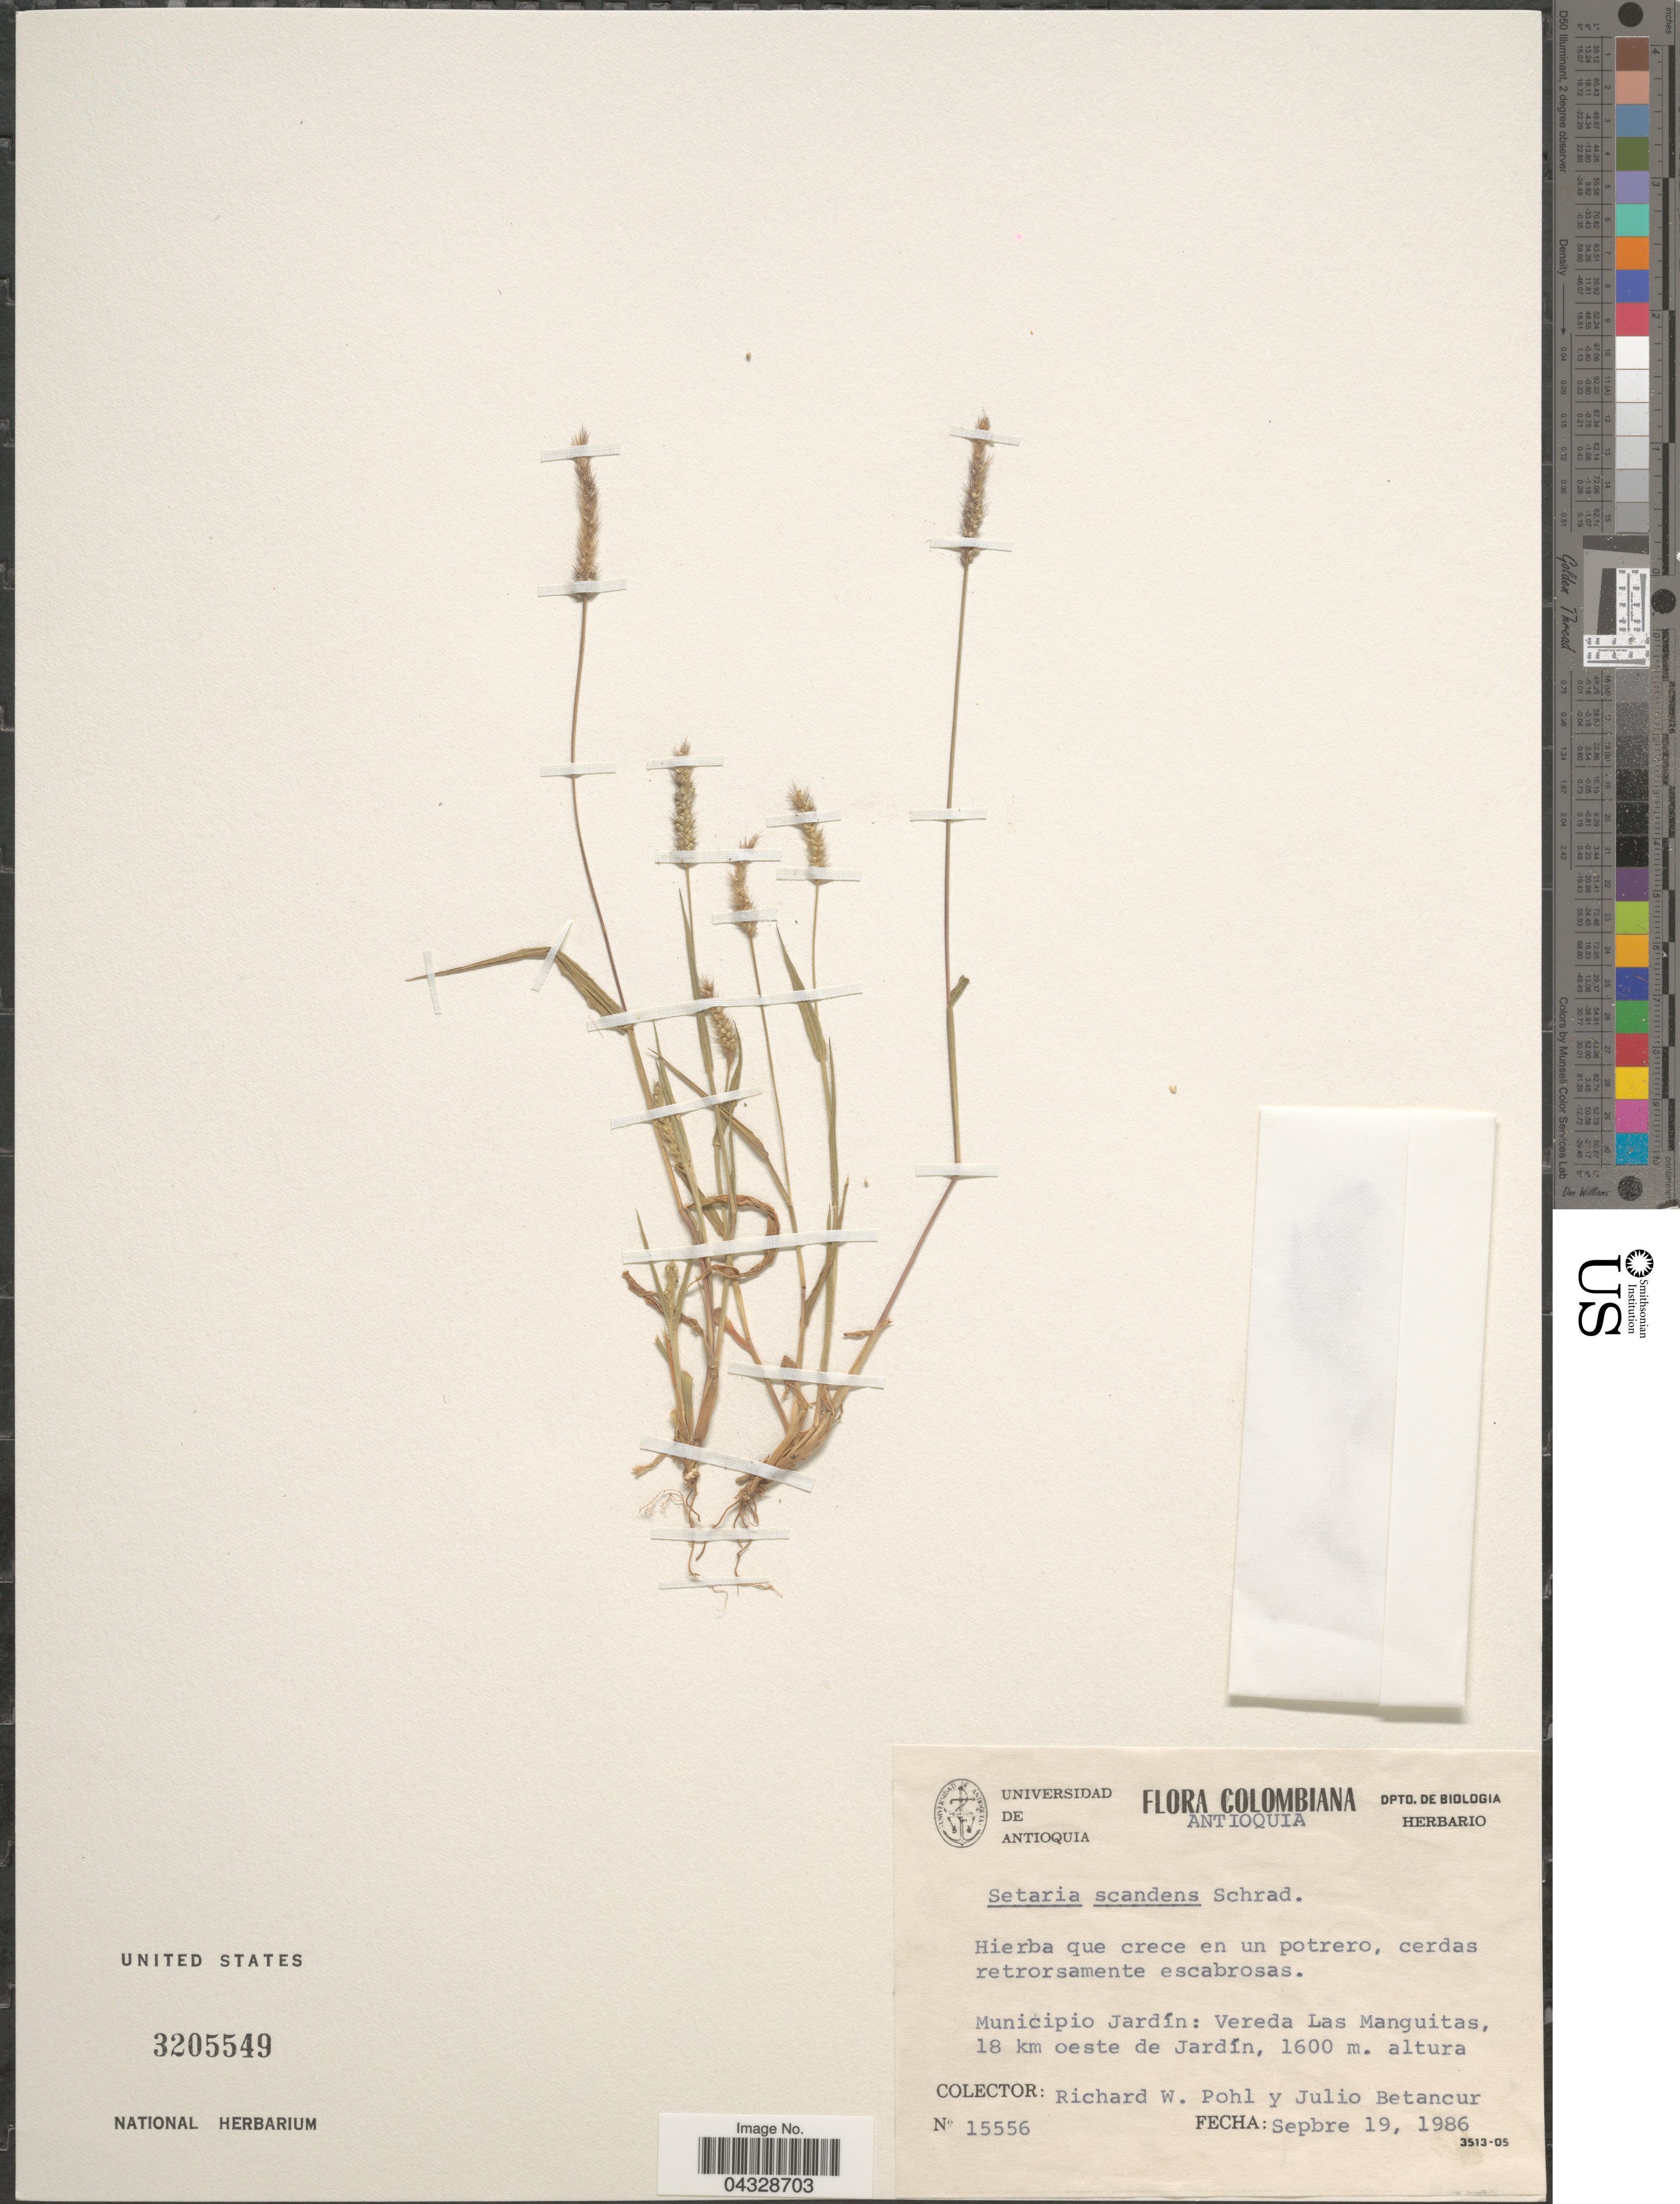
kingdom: Plantae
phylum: Tracheophyta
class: Liliopsida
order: Poales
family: Poaceae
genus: Setaria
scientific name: Setaria scandens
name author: Schrad. ex Schult.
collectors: R. W. Pohl & J. Betancur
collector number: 15556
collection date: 1986-09-19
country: Colombia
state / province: Antioquia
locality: Municipio Jardín: Vereda Las Manguitas, 18 km oeste de Jardín.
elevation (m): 1600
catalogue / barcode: US 3205549